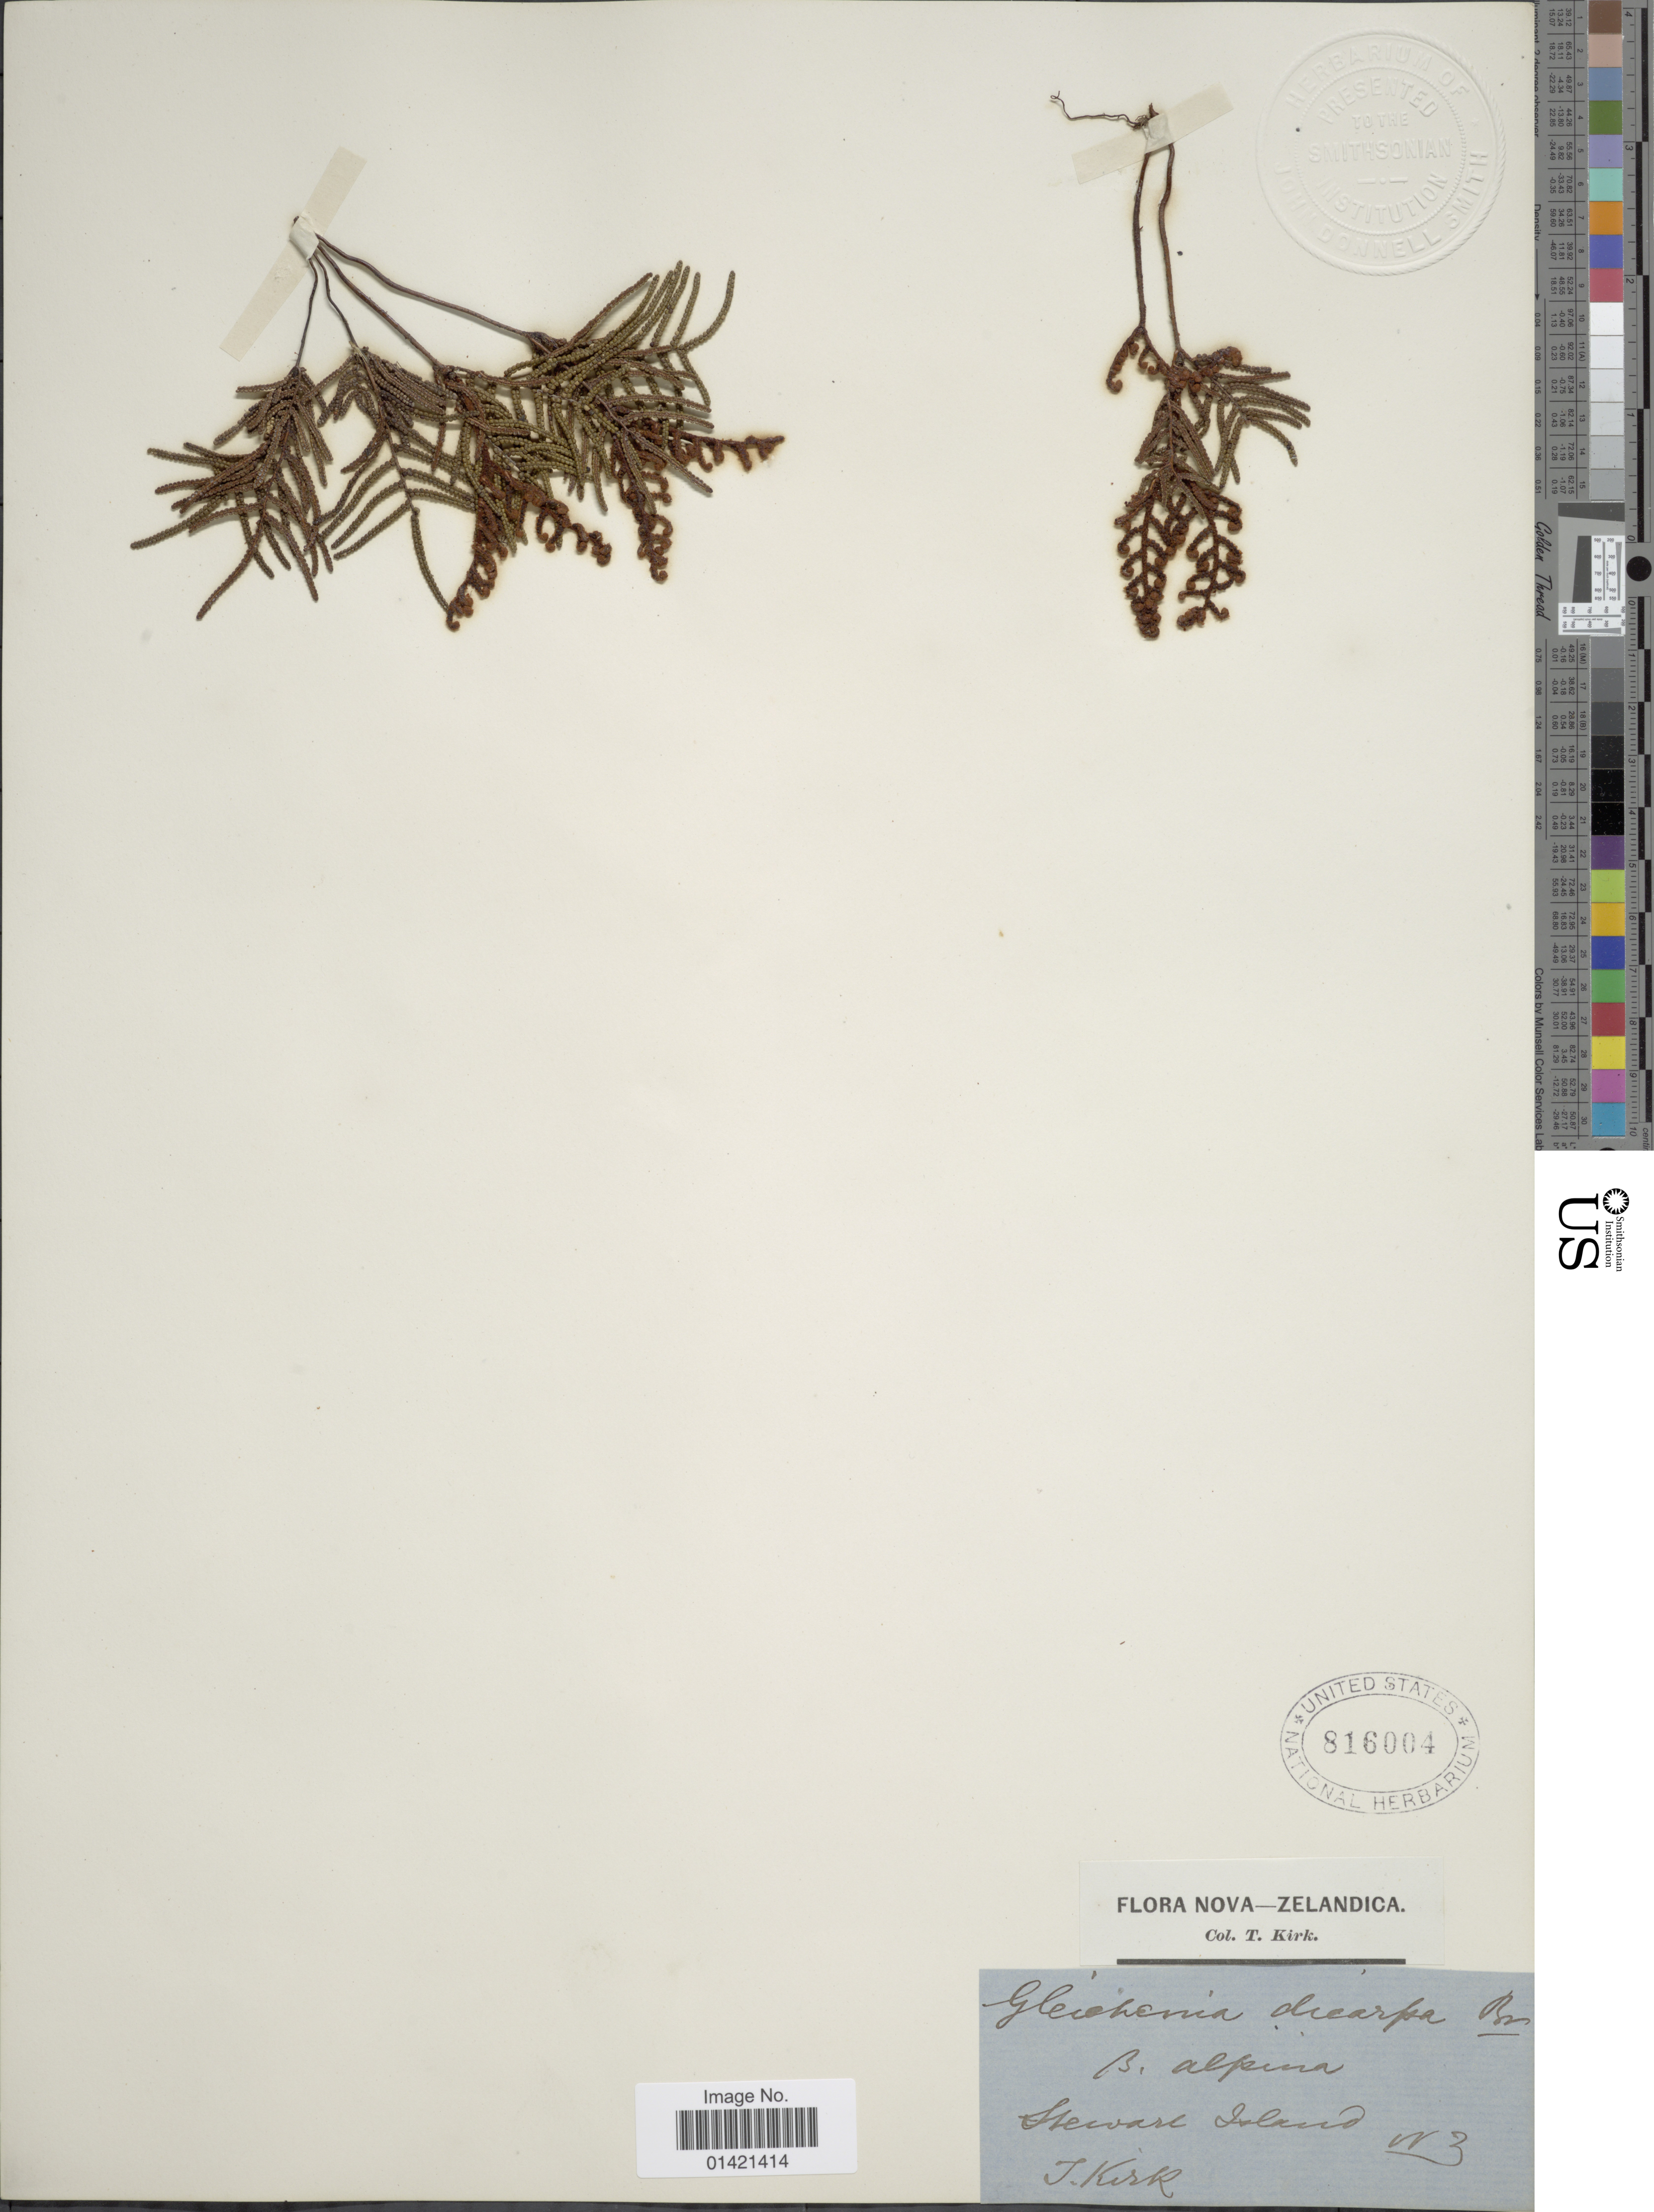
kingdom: Plantae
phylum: Tracheophyta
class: Polypodiopsida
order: Gleicheniales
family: Gleicheniaceae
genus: Gleichenia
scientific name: Gleichenia dicarpa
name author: R. Br.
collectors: T. Kirk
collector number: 3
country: New Zealand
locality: Stewart Island.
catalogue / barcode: US 816004